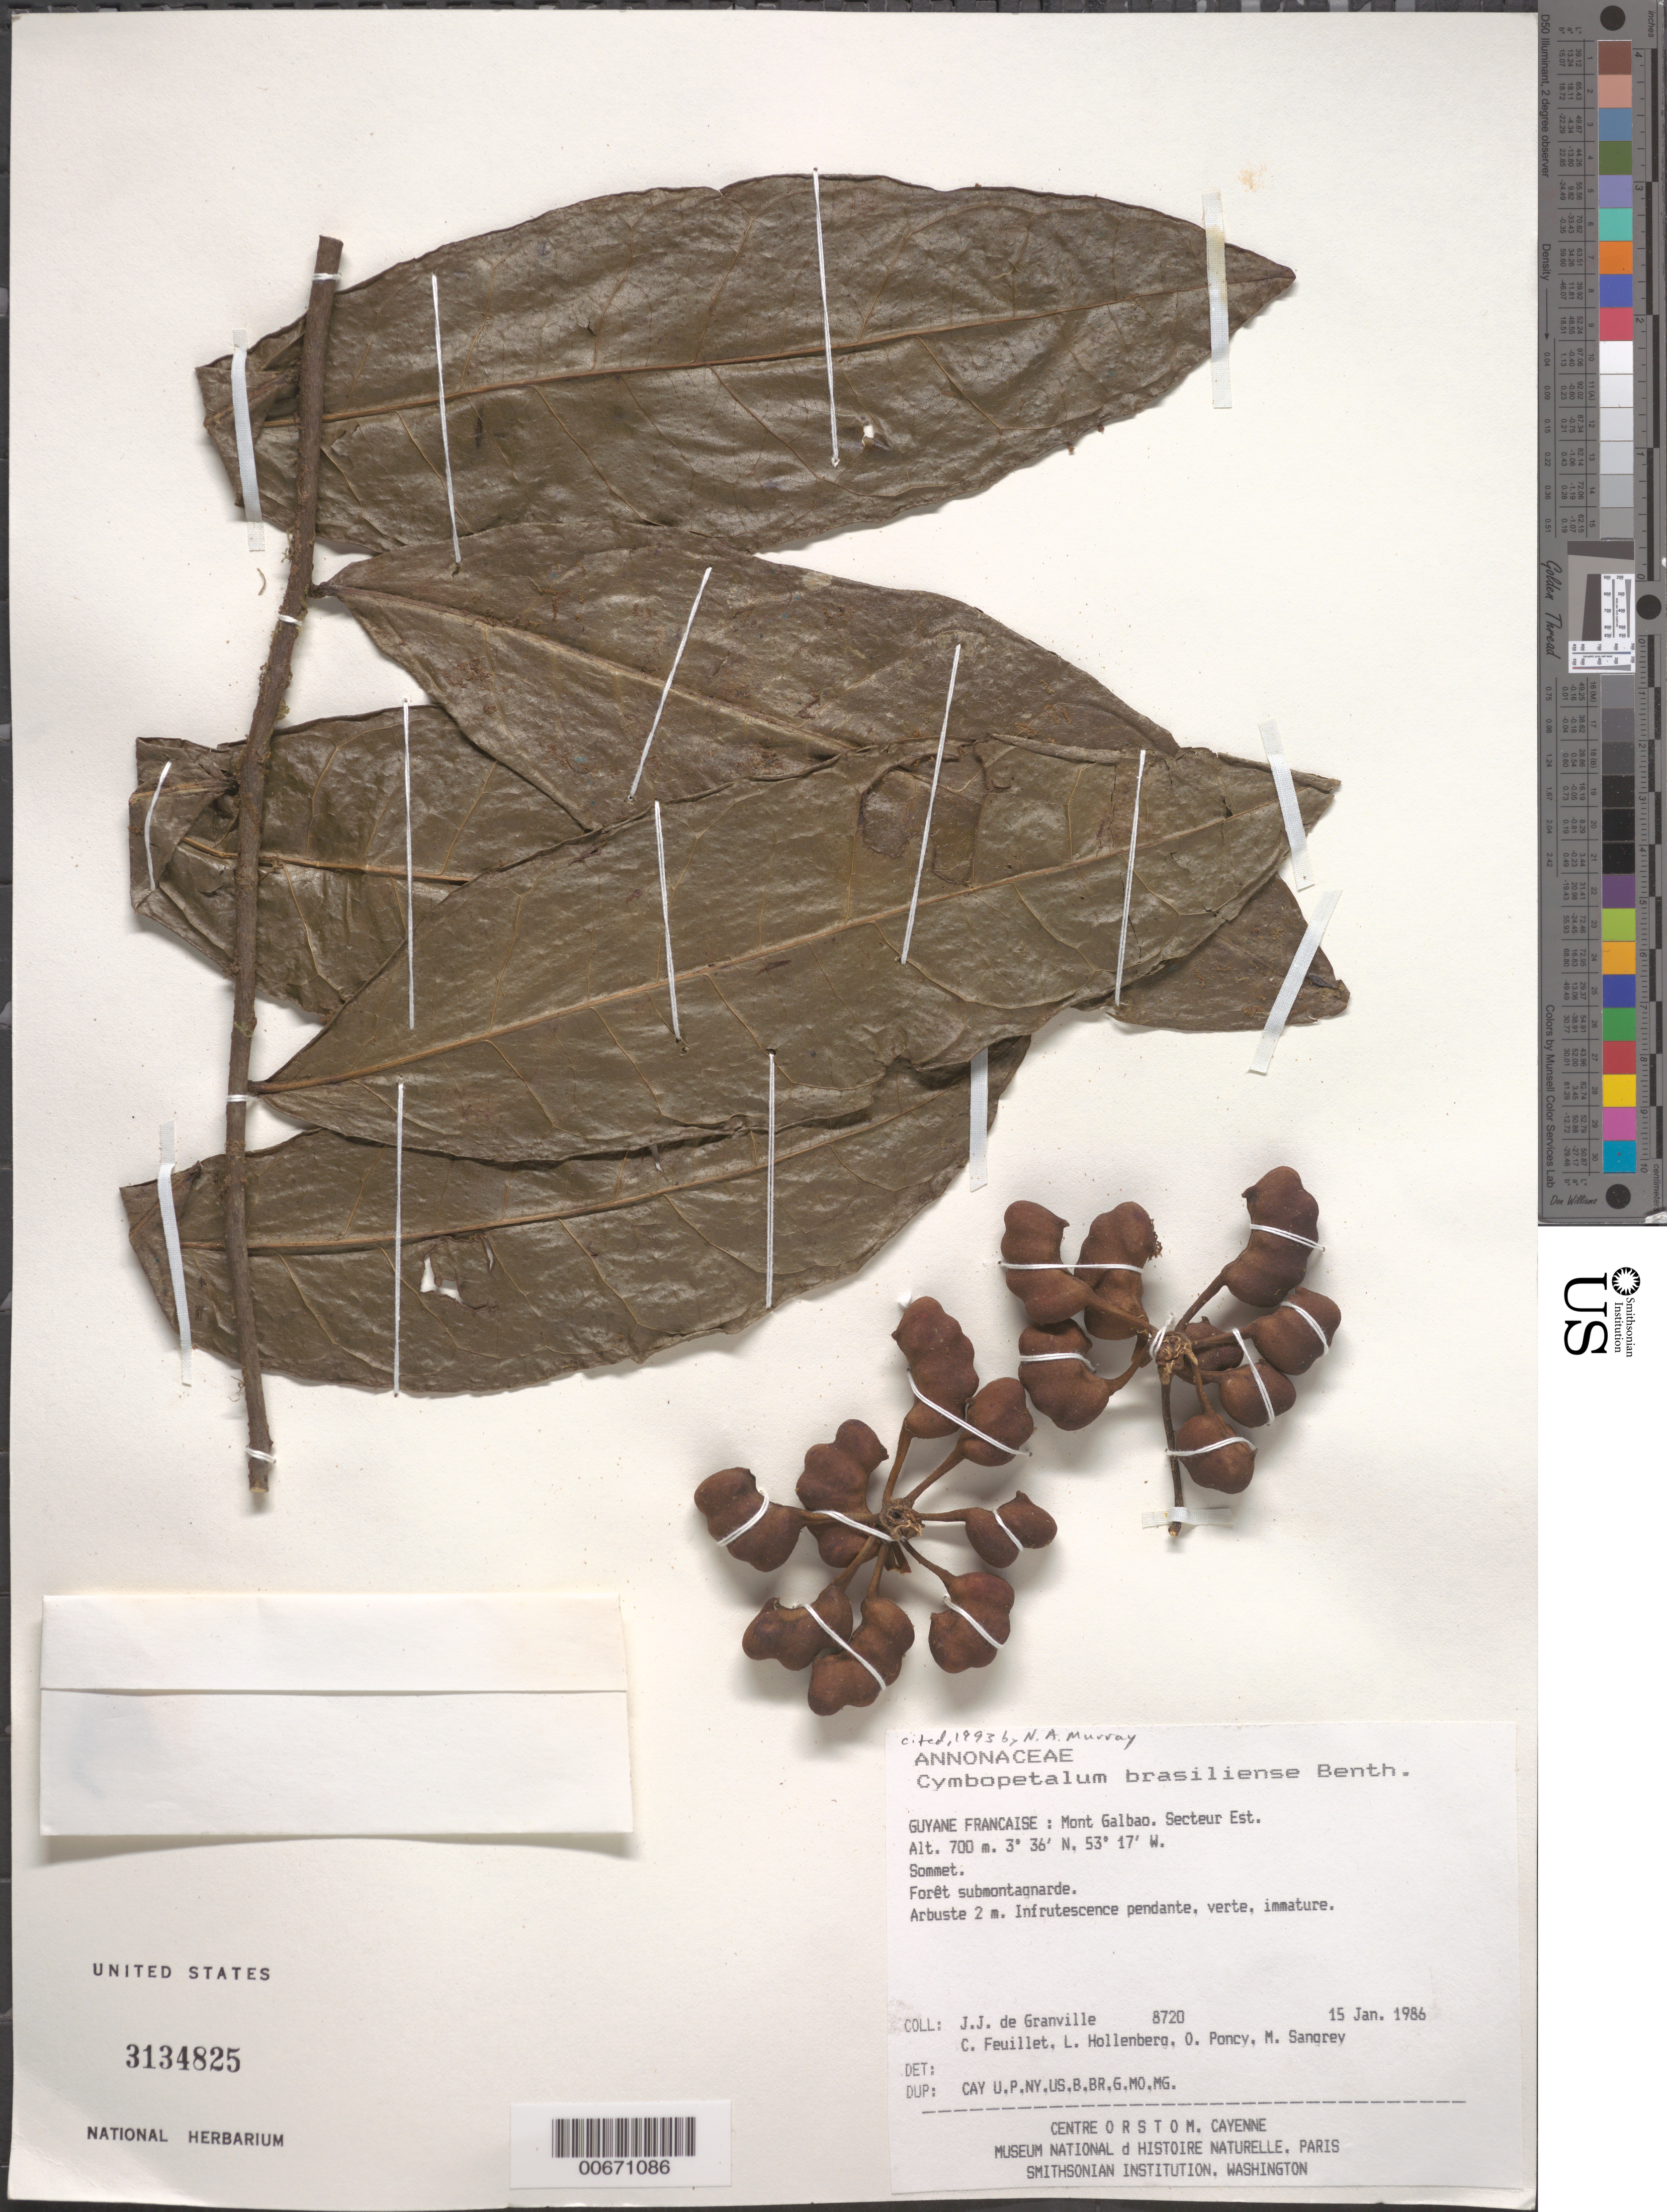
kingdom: Plantae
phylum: Tracheophyta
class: Magnoliopsida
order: Magnoliales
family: Annonaceae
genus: Cymbopetalum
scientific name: Cymbopetalum brasiliense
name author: (Vell.) Benth. ex Baill.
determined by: Murray, N. A.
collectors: J.-J. de Granville, C. Feuillet, L. Hollenberg, O. Poncy & M. S. Sangrey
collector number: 8720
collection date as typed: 15-Jan-86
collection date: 1986-01-15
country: French Guiana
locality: Mont Galbao. Secteur Est. Sommet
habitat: Forêt submontagnarde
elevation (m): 700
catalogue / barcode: US 3134825